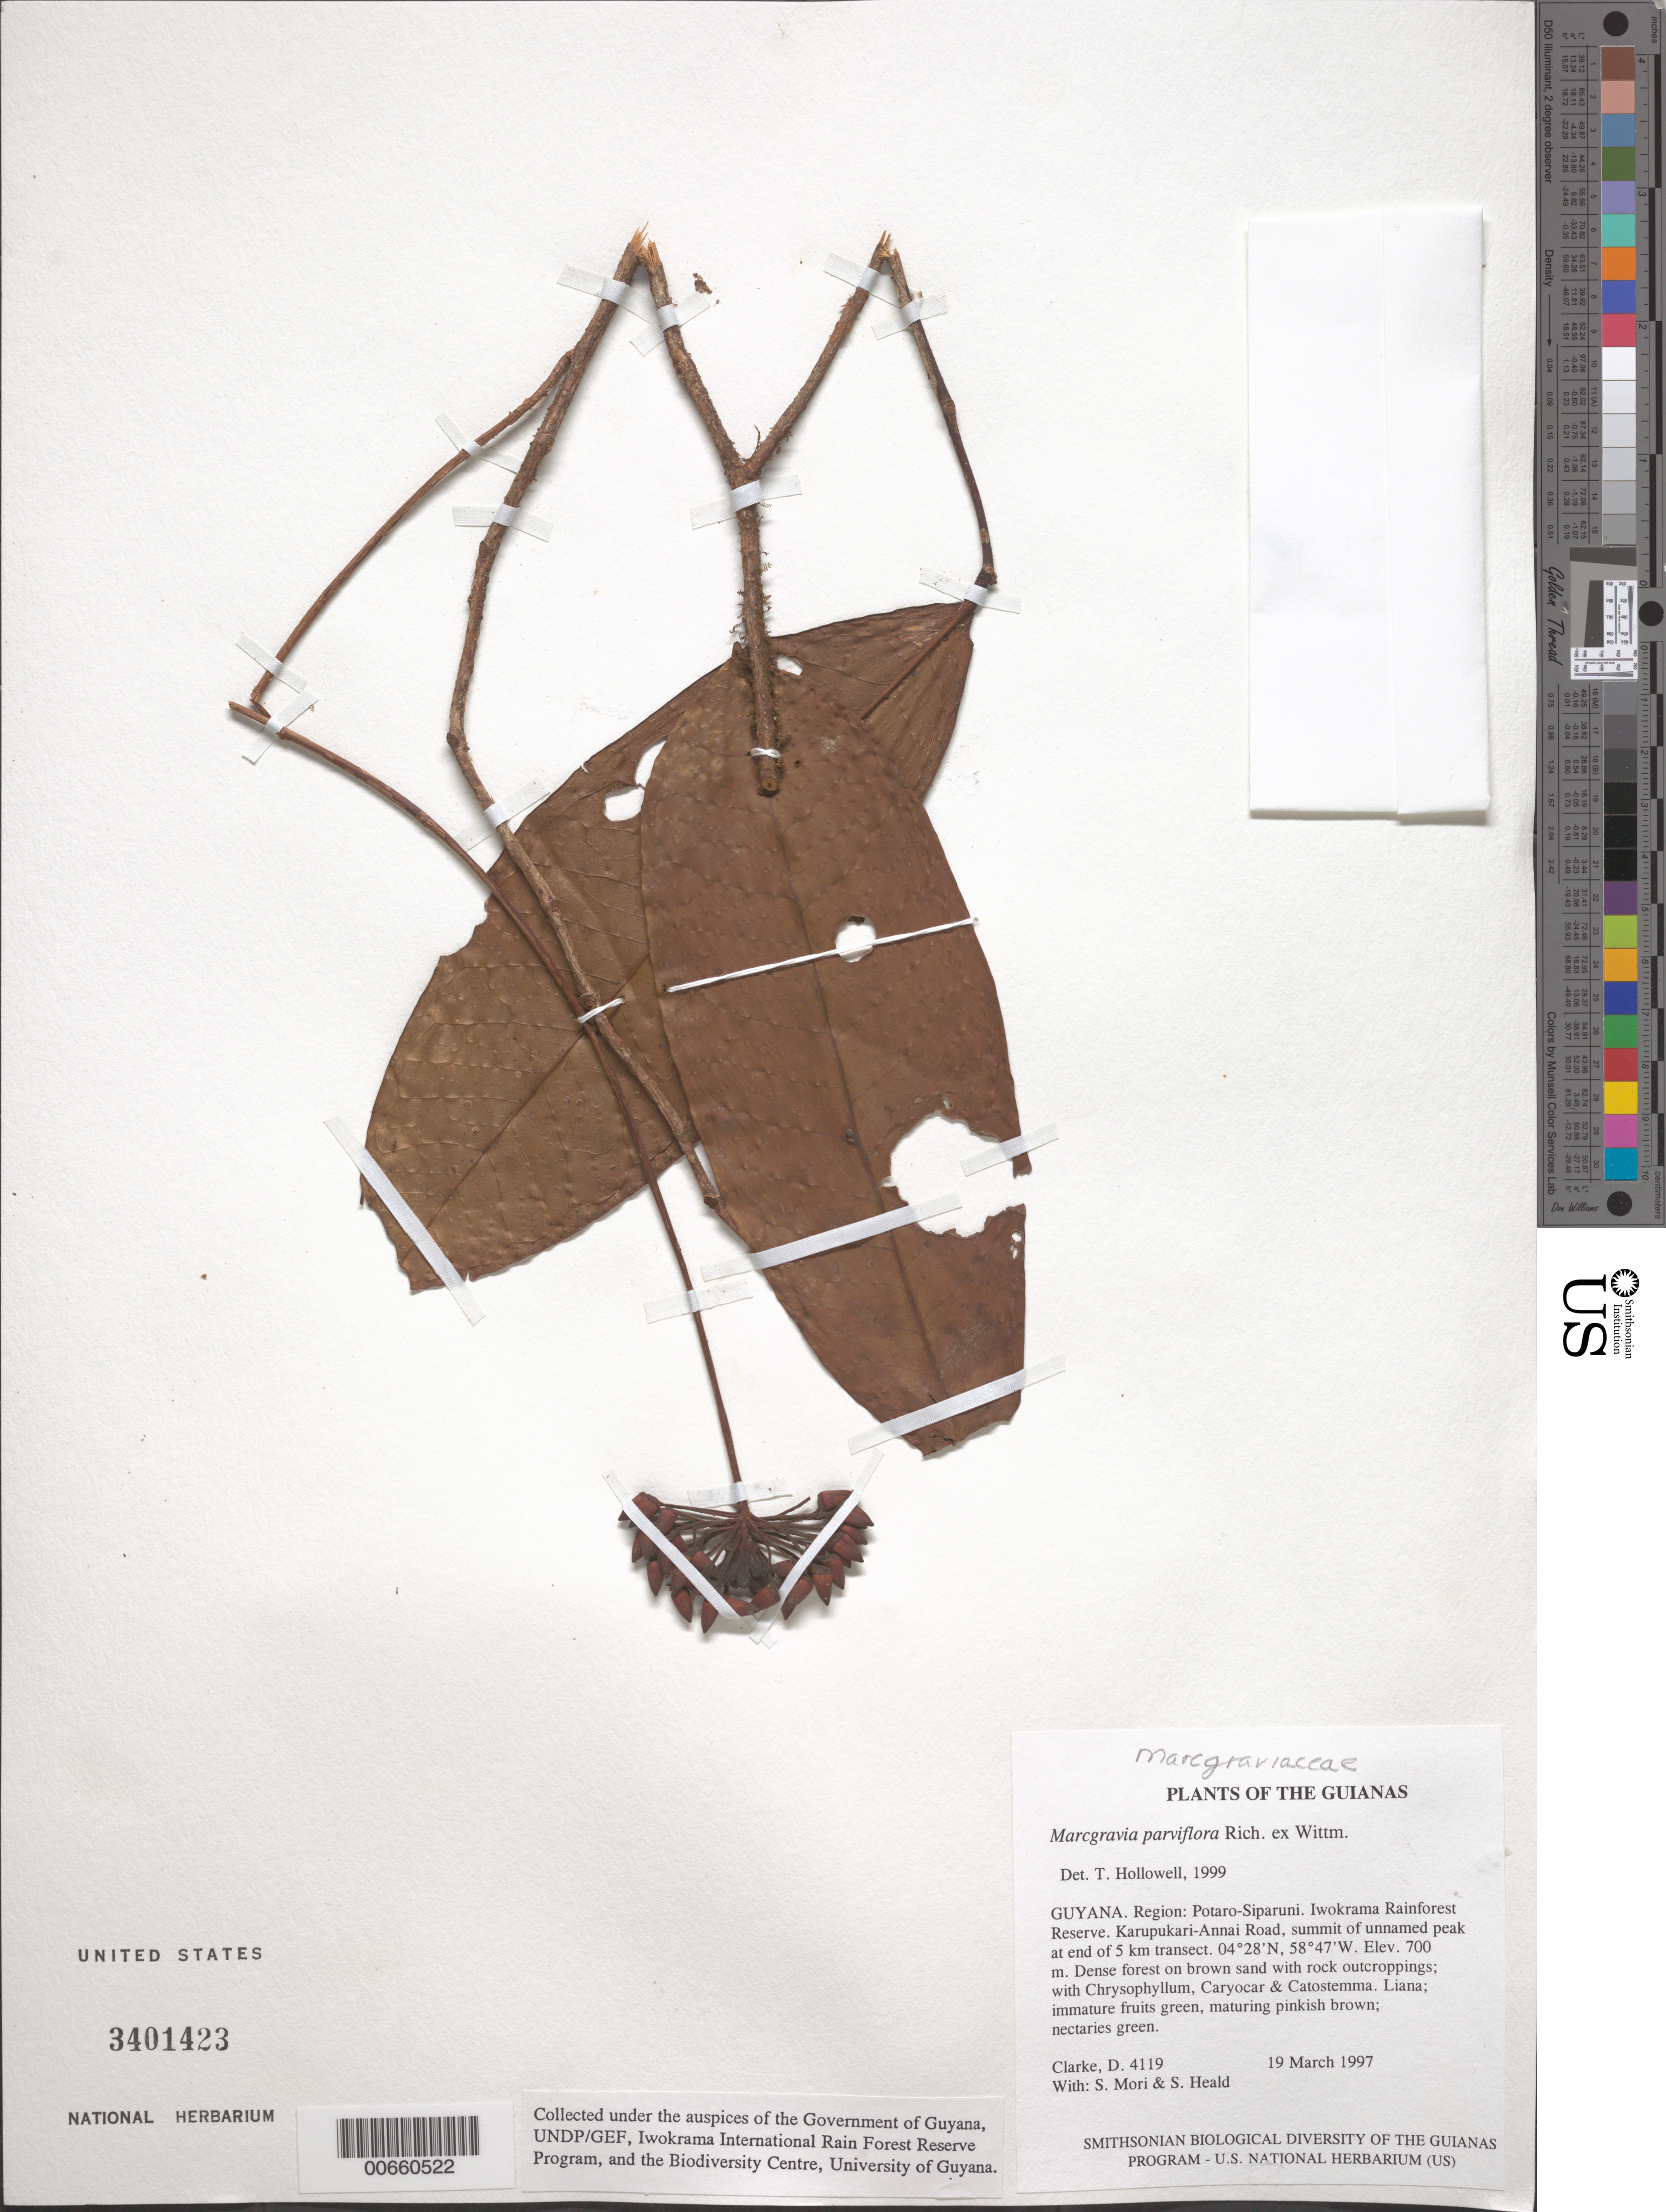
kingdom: Plantae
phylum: Tracheophyta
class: Magnoliopsida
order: Ericales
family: Marcgraviaceae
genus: Marcgravia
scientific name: Marcgravia parviflora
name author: Rich. ex Wittm.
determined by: Hollowell, T. H., (BOT), Smithsonian Institution - National Museum of Natural History (UNITED STATES)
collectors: H. D. Clarke, S. Mori & S. Heald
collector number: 4119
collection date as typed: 19 March 1997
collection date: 1997-03-19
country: Guyana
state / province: Potaro-Siparuni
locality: Iwokrama Rainforest Reserve. Karupukari-Annai Road, summit of unnamed peak at end of 5 km transect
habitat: Dense forest on brown sand with rock outcroppings; with Chrysophyllum, Caryocar & Catostemma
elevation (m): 700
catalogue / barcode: US 3401423